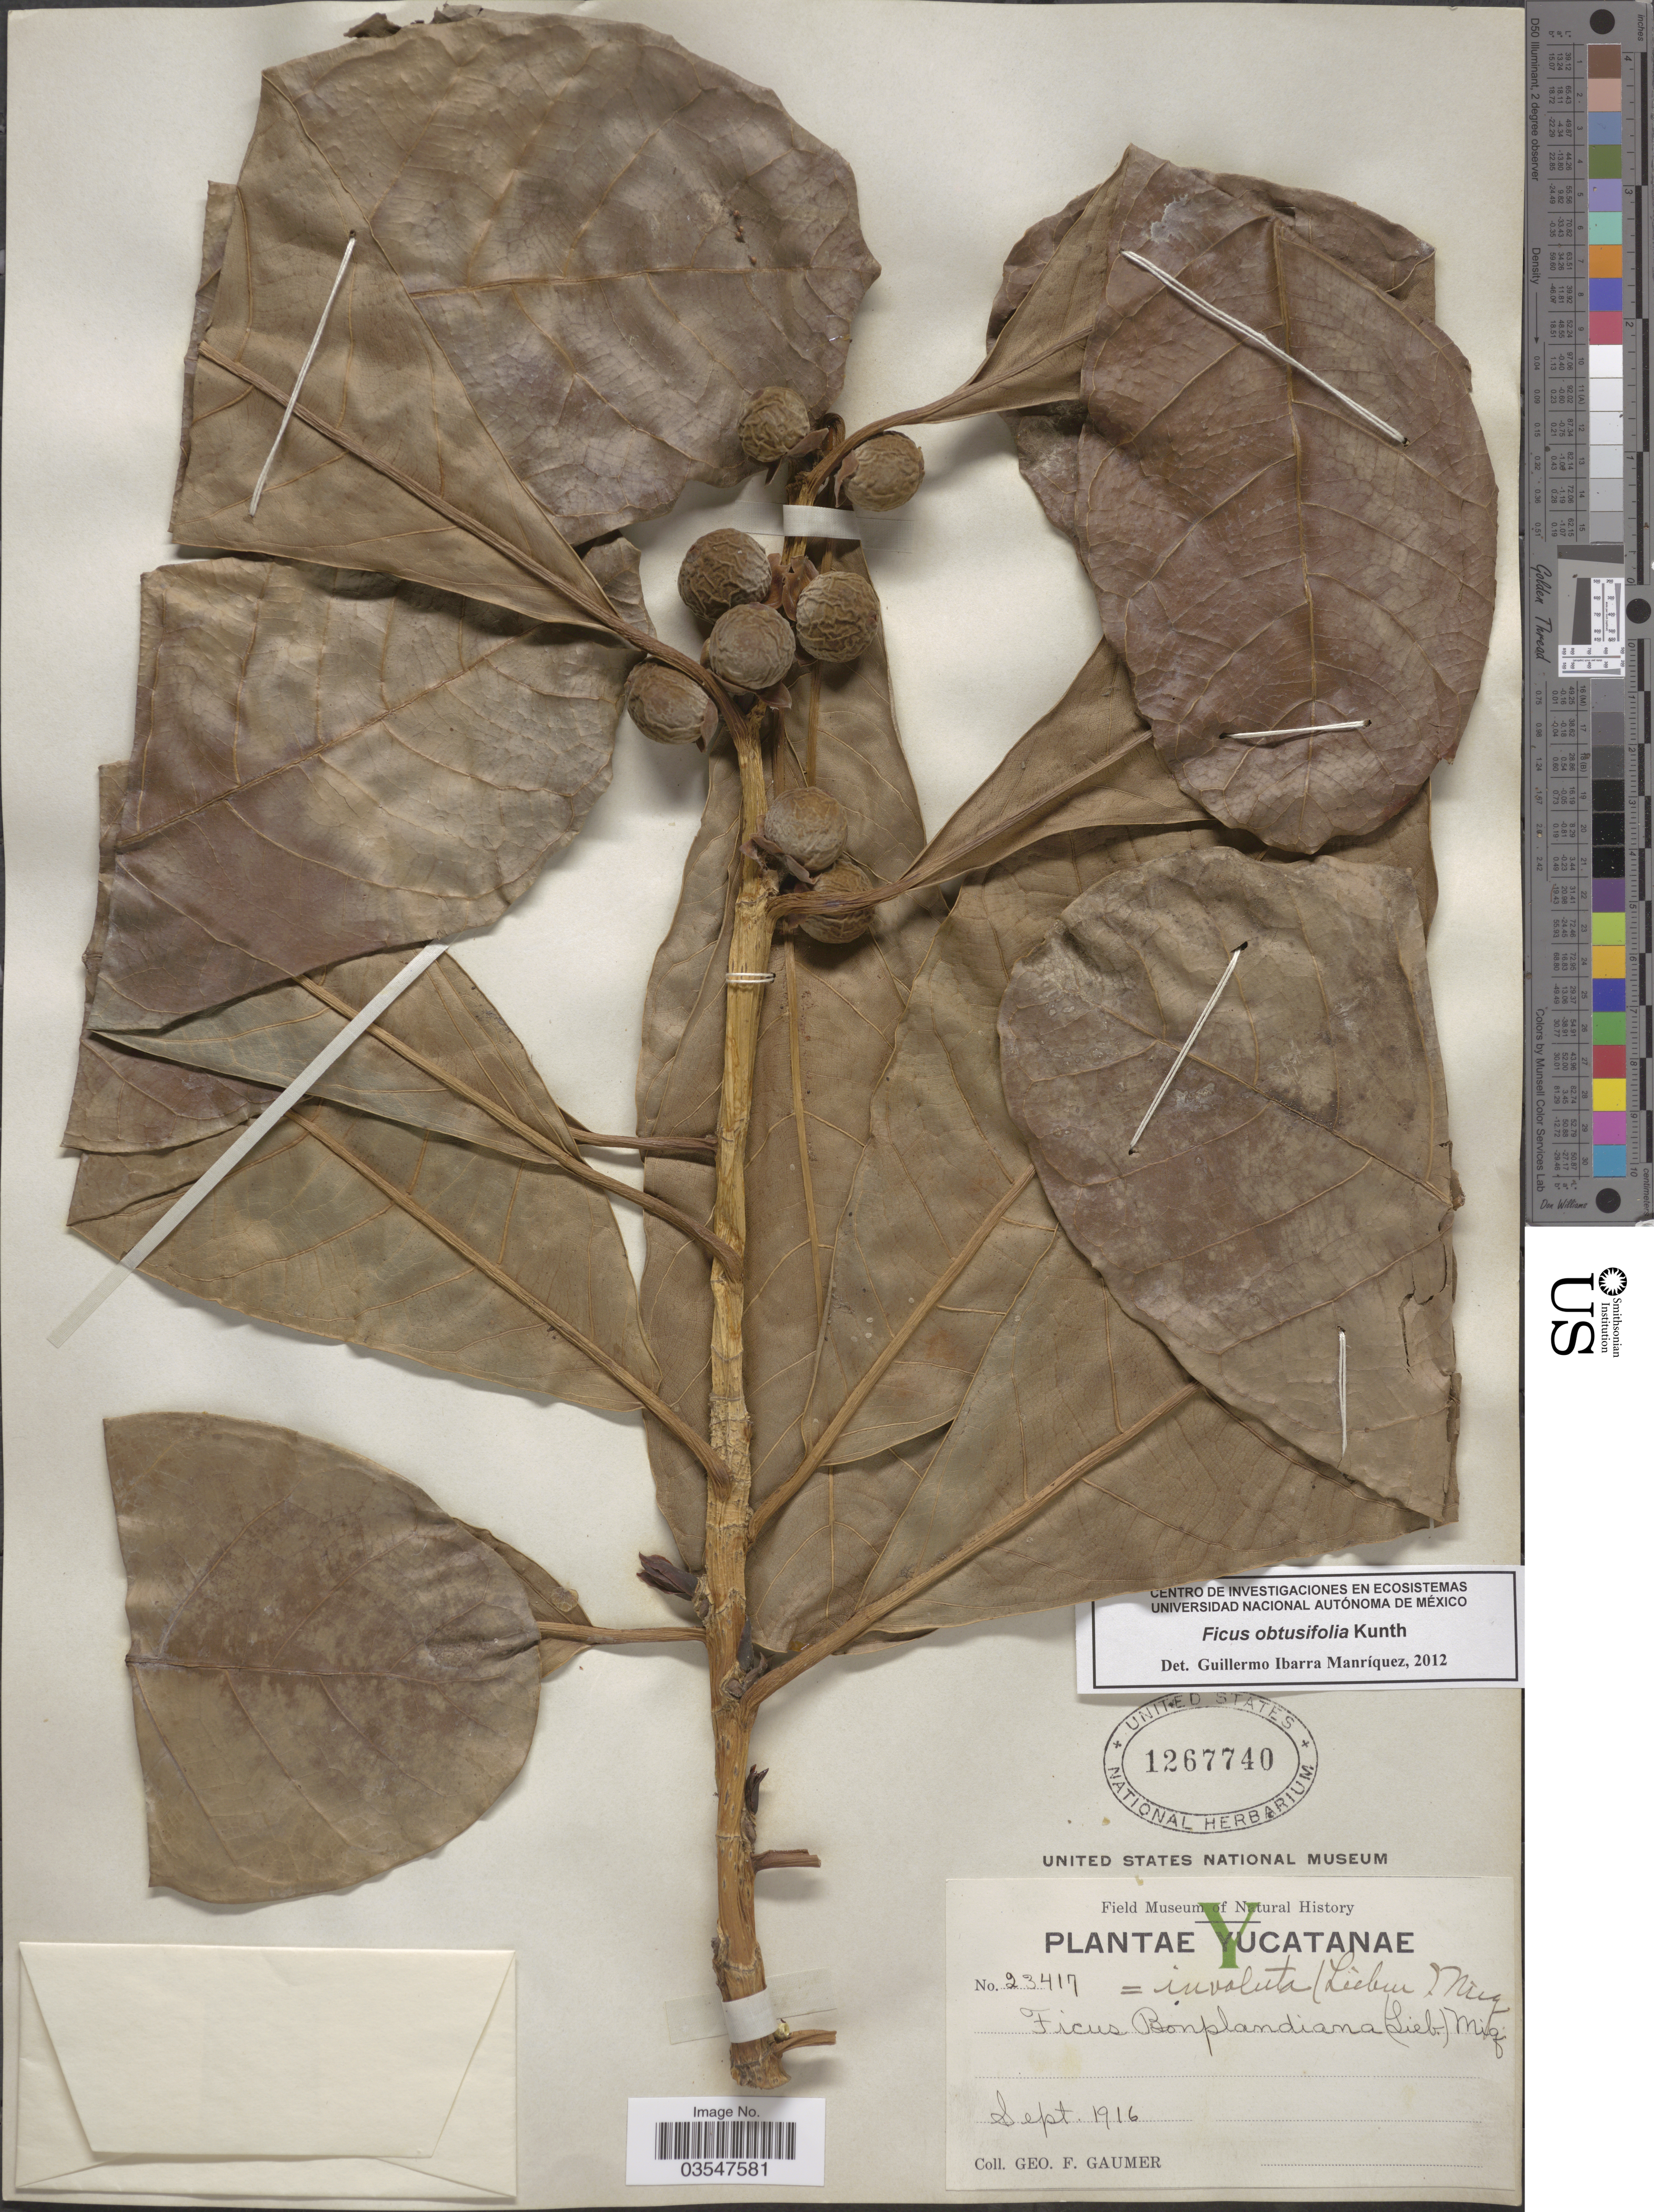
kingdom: Plantae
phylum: Tracheophyta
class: Magnoliopsida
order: Rosales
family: Moraceae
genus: Ficus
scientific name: Ficus obtusifolia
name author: Kunth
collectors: G. F. Gaumer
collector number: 23417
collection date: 1916-09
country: Mexico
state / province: Yucatán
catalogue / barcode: US 1267740